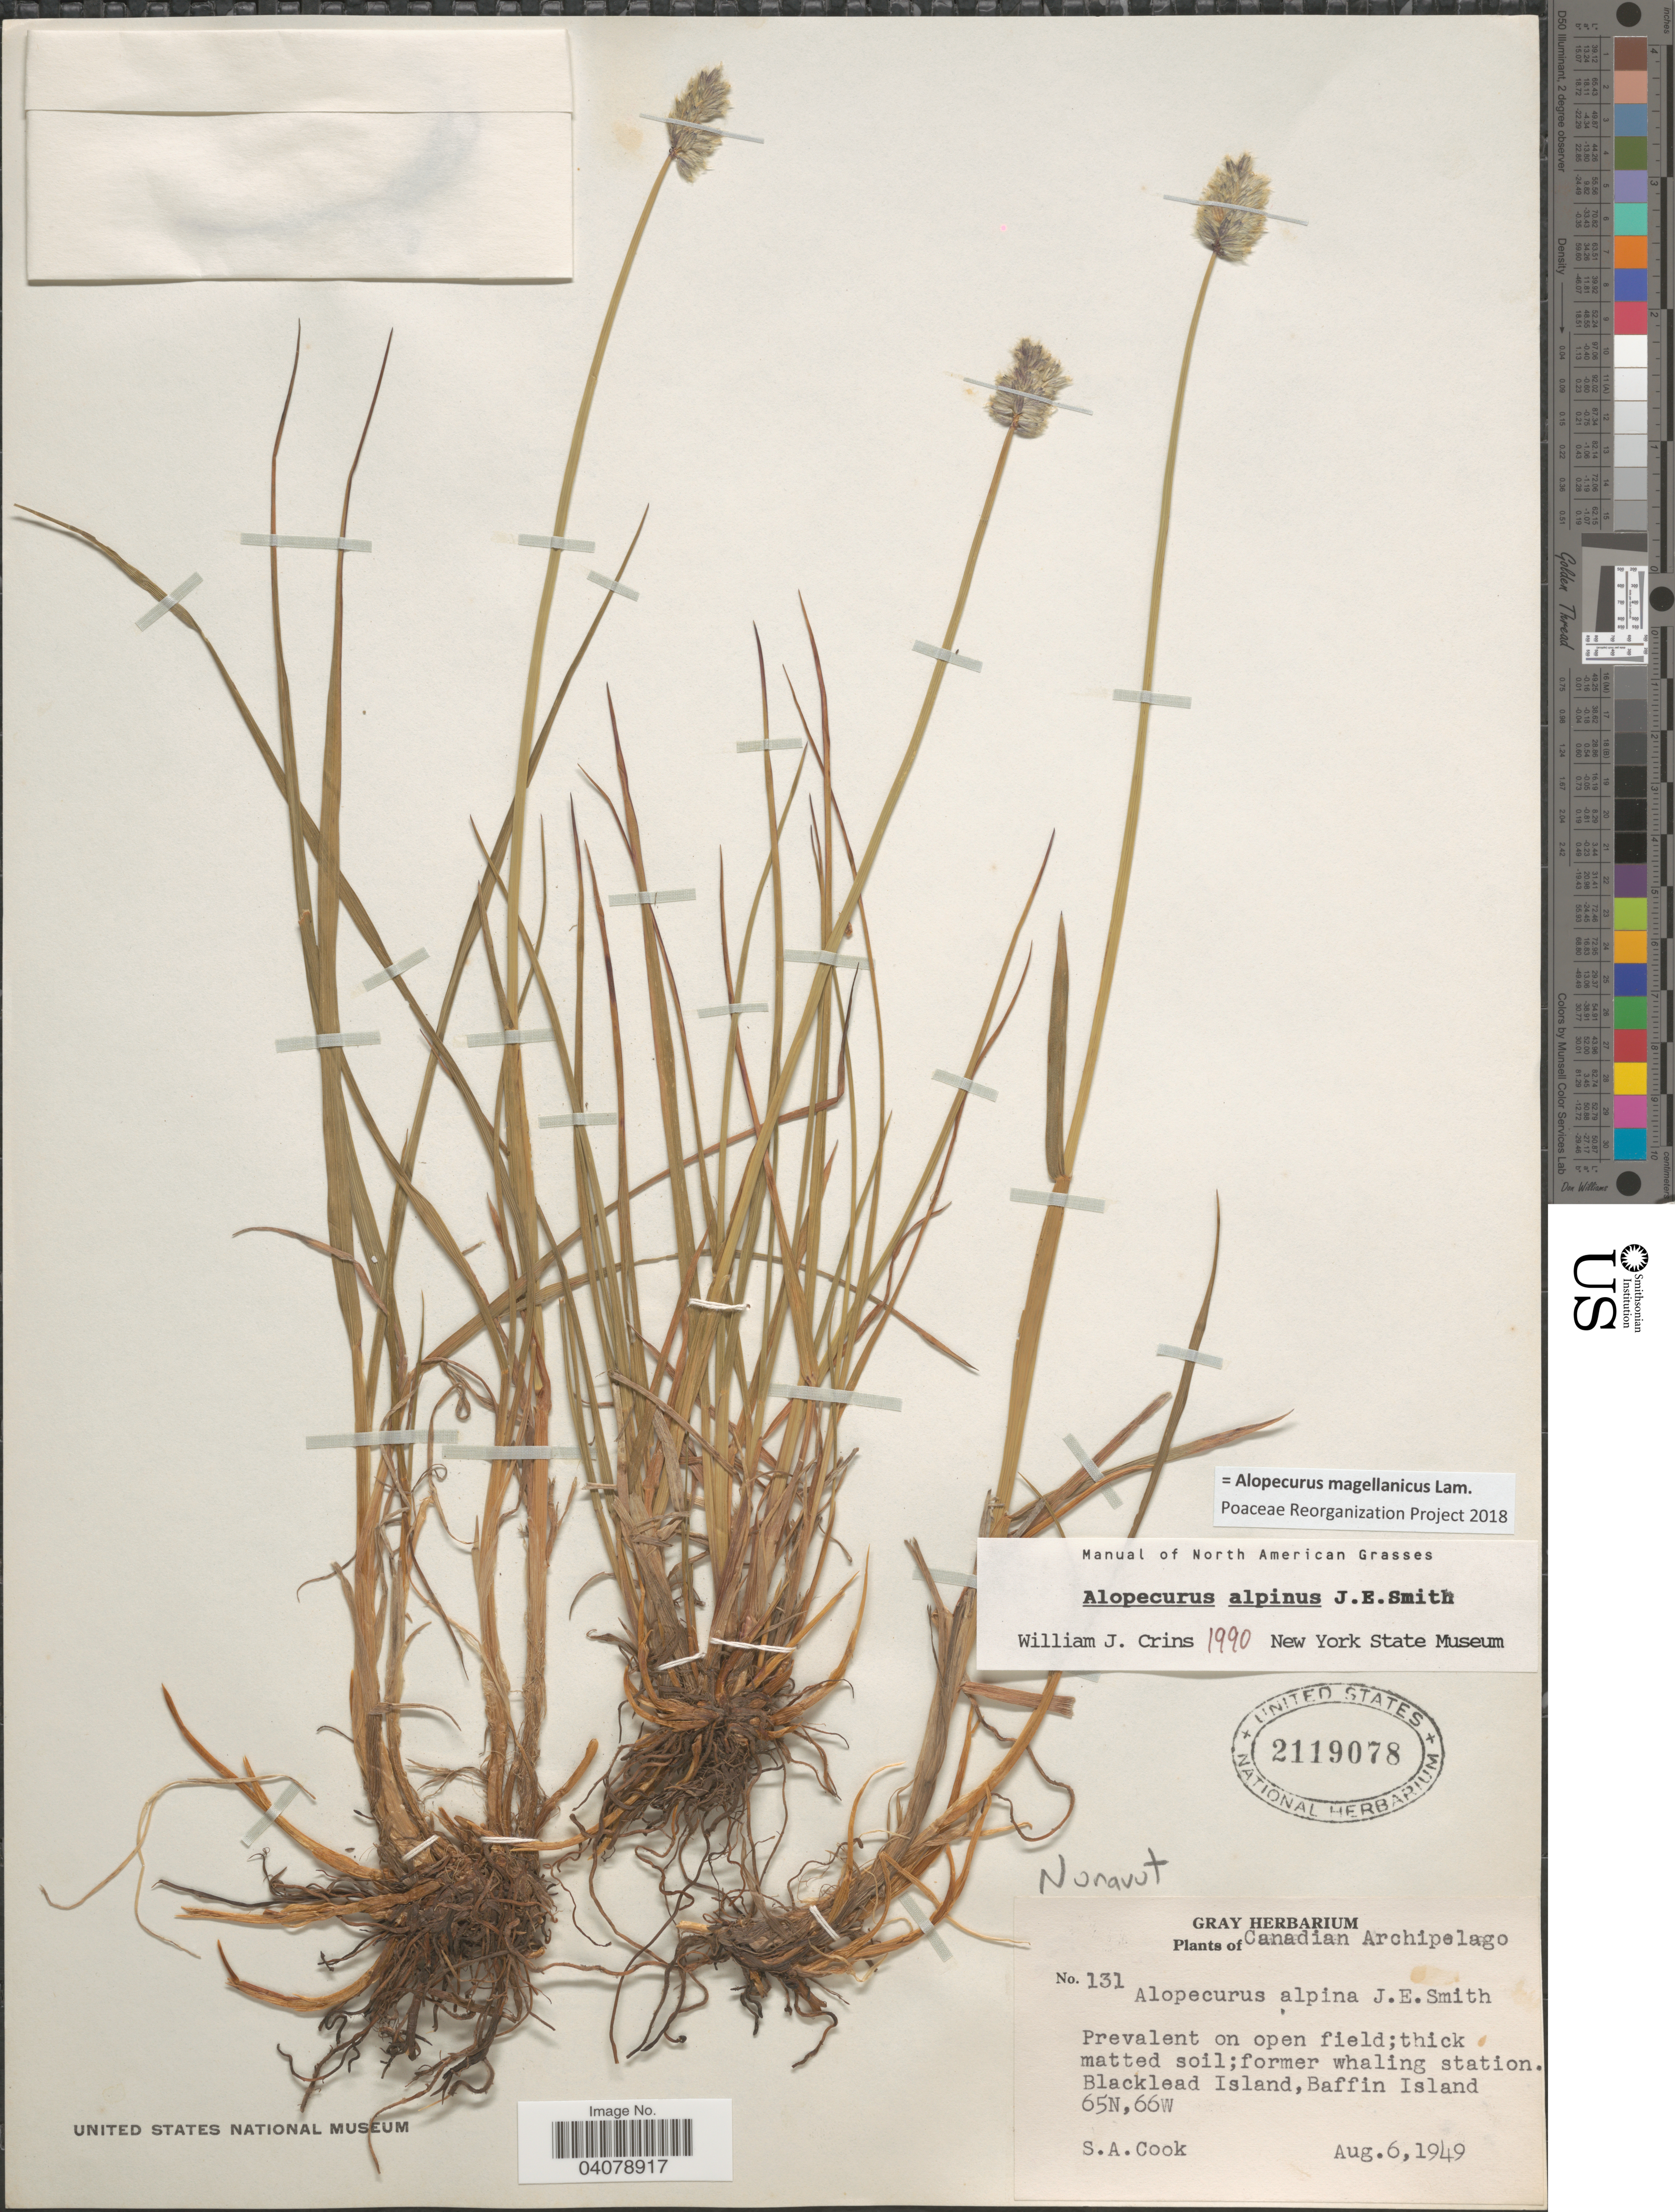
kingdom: Plantae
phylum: Tracheophyta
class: Liliopsida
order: Poales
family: Poaceae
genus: Alopecurus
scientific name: Alopecurus magellanicus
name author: Lam.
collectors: S. A. Cook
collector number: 131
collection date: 1949-08-06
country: Canada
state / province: Nunavut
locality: Canadian Archipelago. Blacklead Island,Baffin Island.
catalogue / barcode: US 2119078